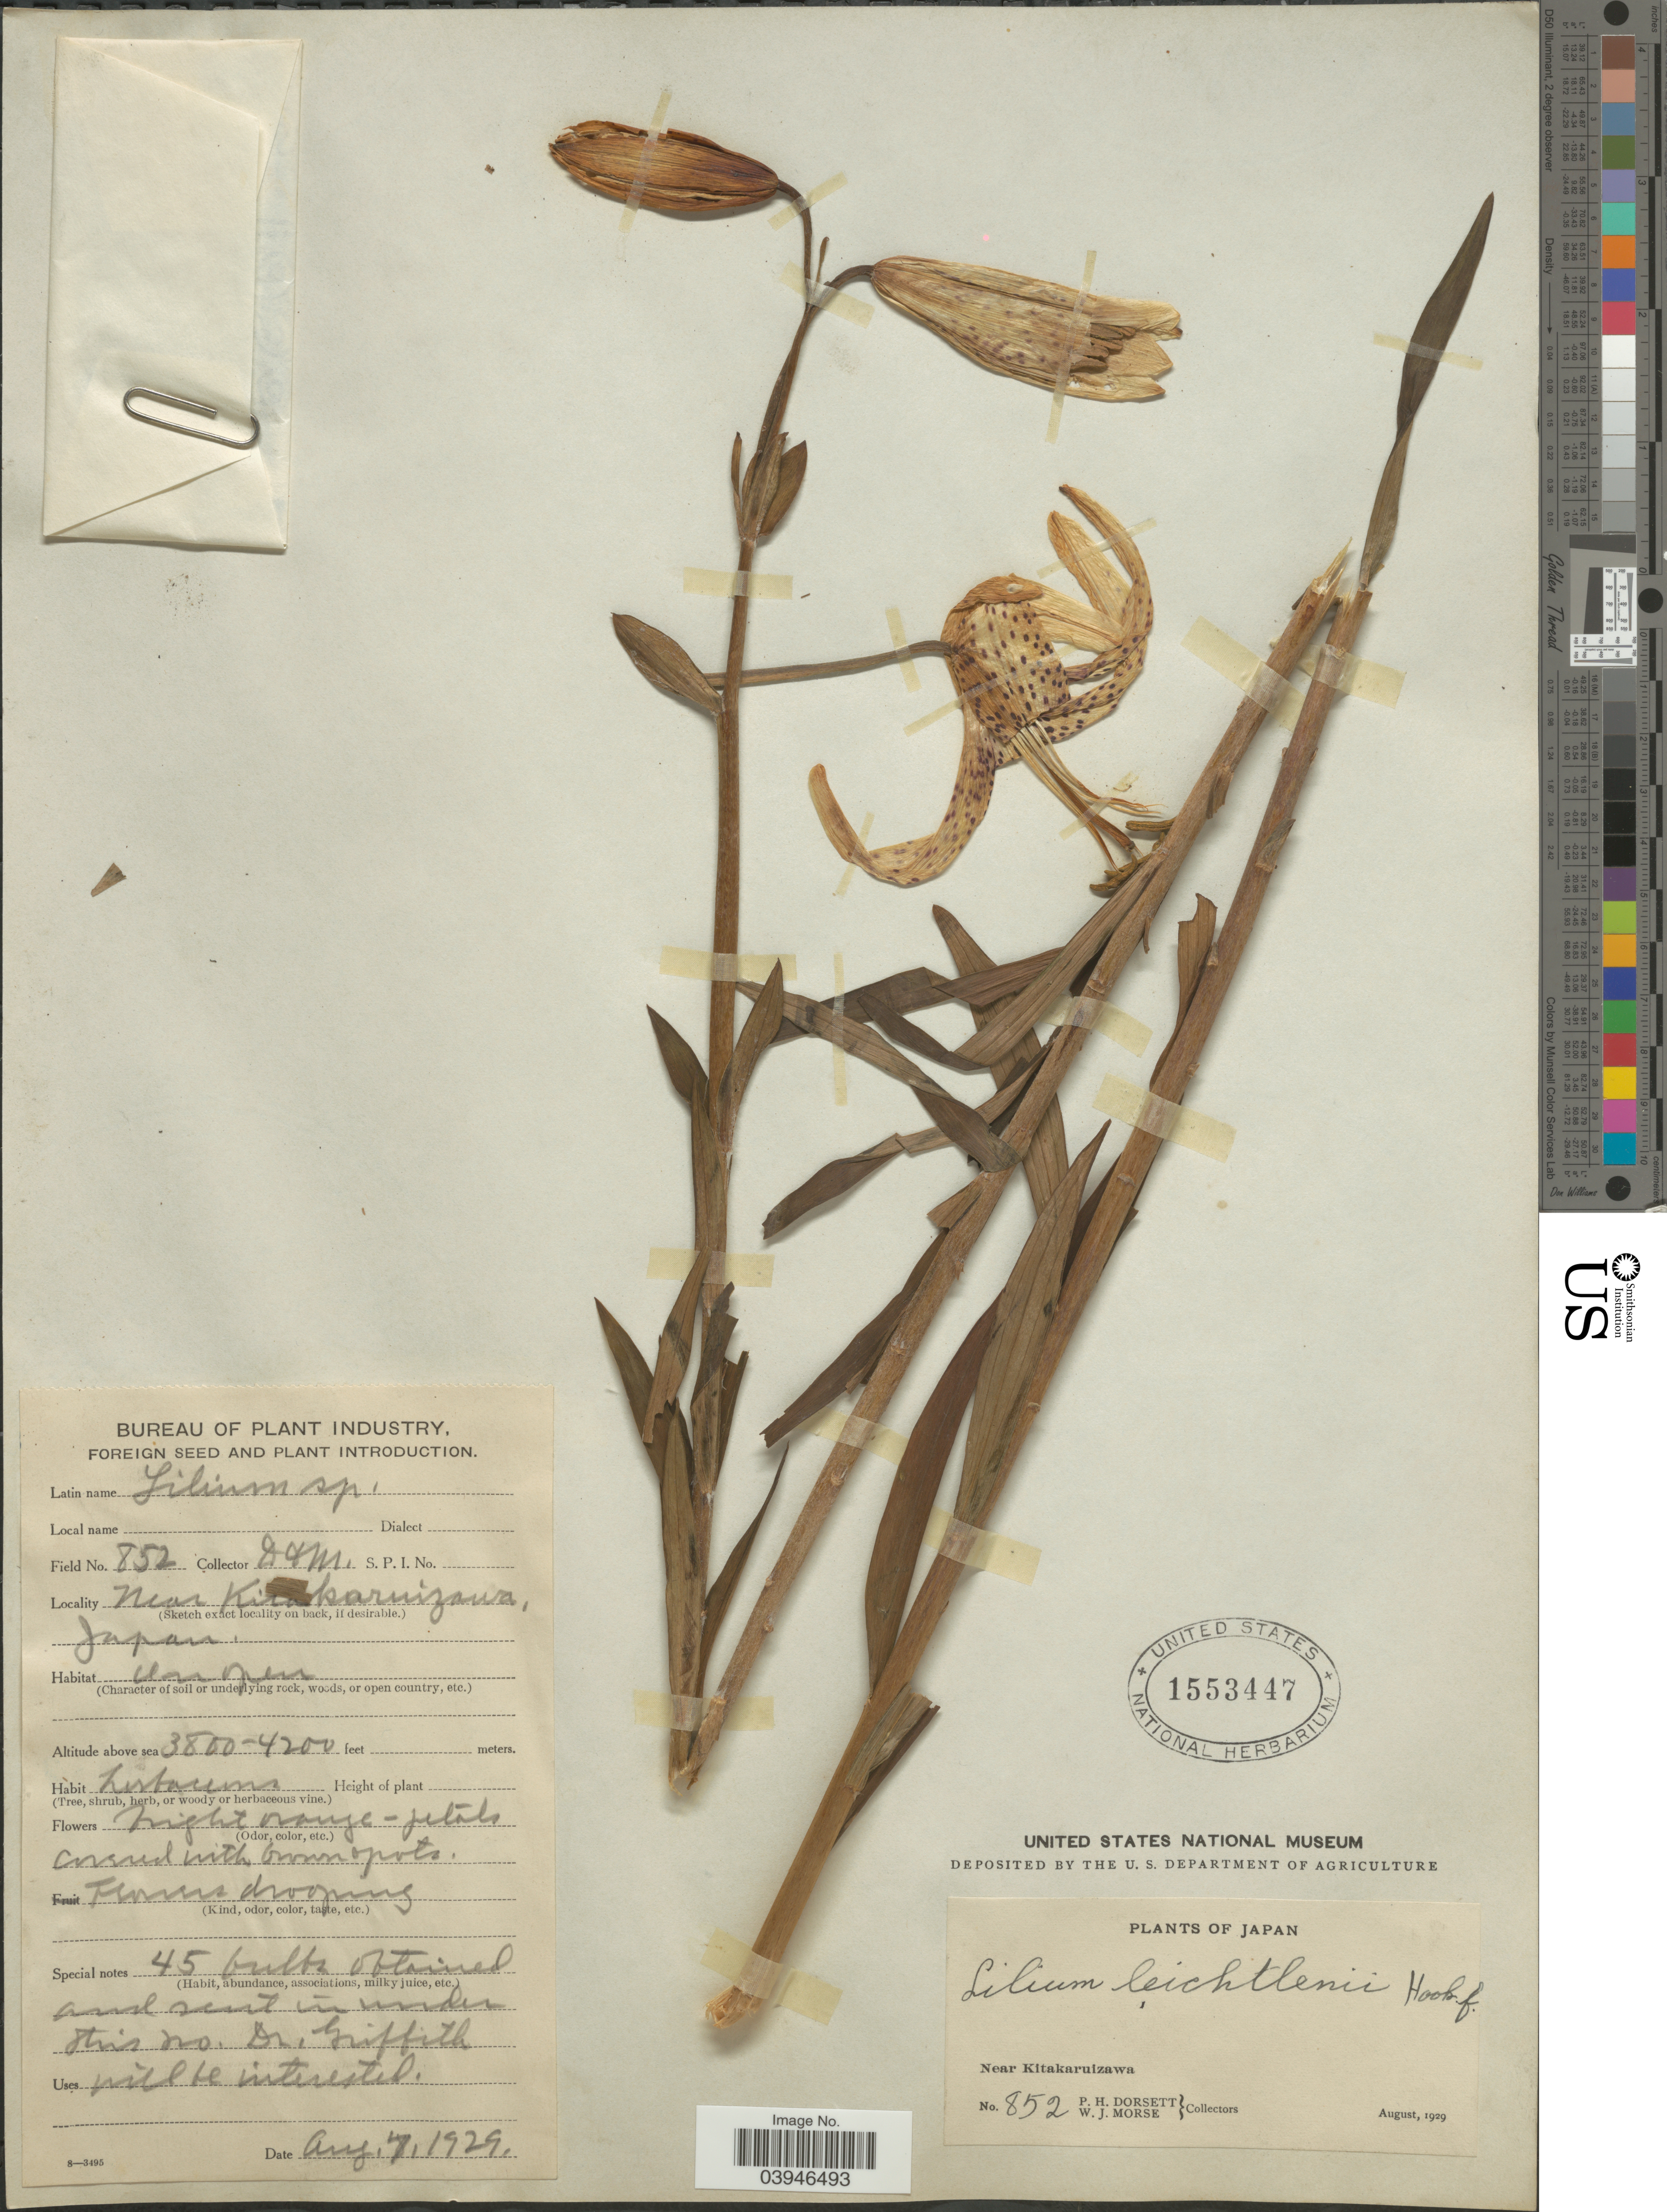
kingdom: Plantae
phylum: Tracheophyta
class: Liliopsida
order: Liliales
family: Liliaceae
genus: Lilium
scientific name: Lilium leichtlinii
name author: Hook. f.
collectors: P. H. Dorsett & W. J. Morse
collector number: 852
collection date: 1929-08-07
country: Japan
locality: Near Kitakaruizawa.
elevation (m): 1158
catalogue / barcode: US 1553447